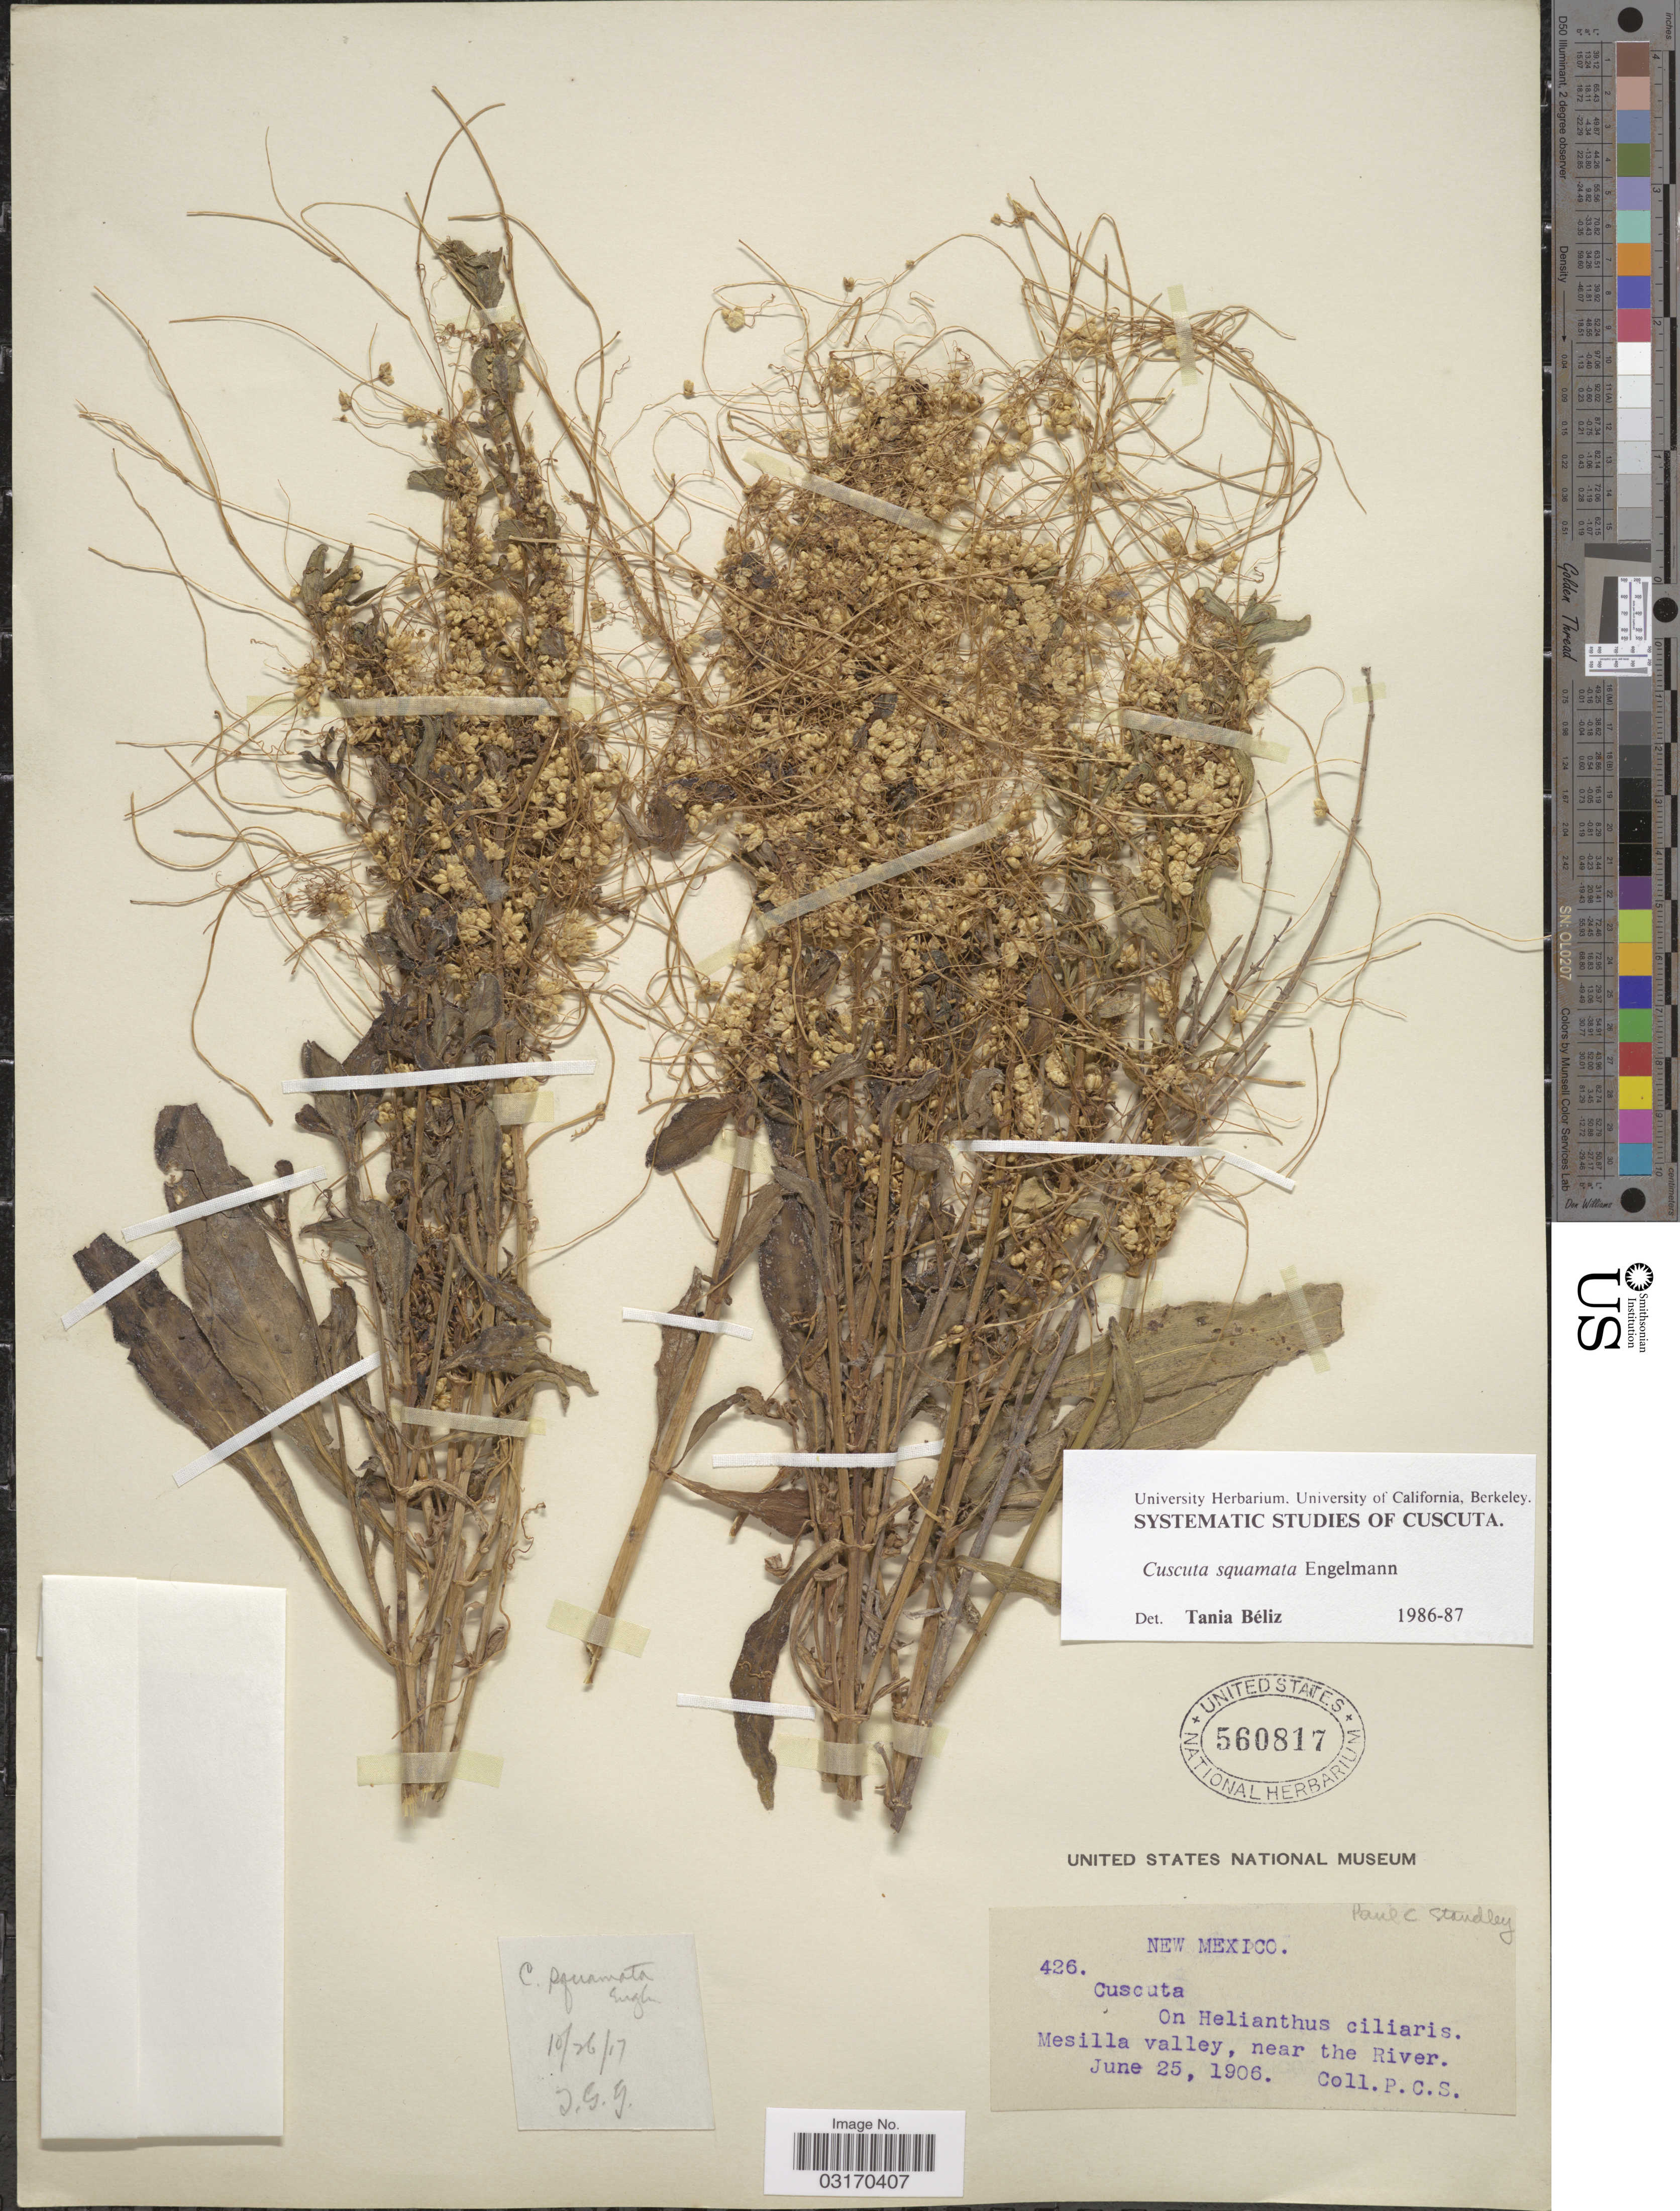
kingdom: Plantae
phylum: Tracheophyta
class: Magnoliopsida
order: Solanales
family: Convolvulaceae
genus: Cuscuta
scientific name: Cuscuta squamata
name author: Engelm.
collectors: P. C. Standley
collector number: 426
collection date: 1906-06-25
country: United States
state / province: New Mexico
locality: Mesilla valley, near the River.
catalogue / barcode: US 560817